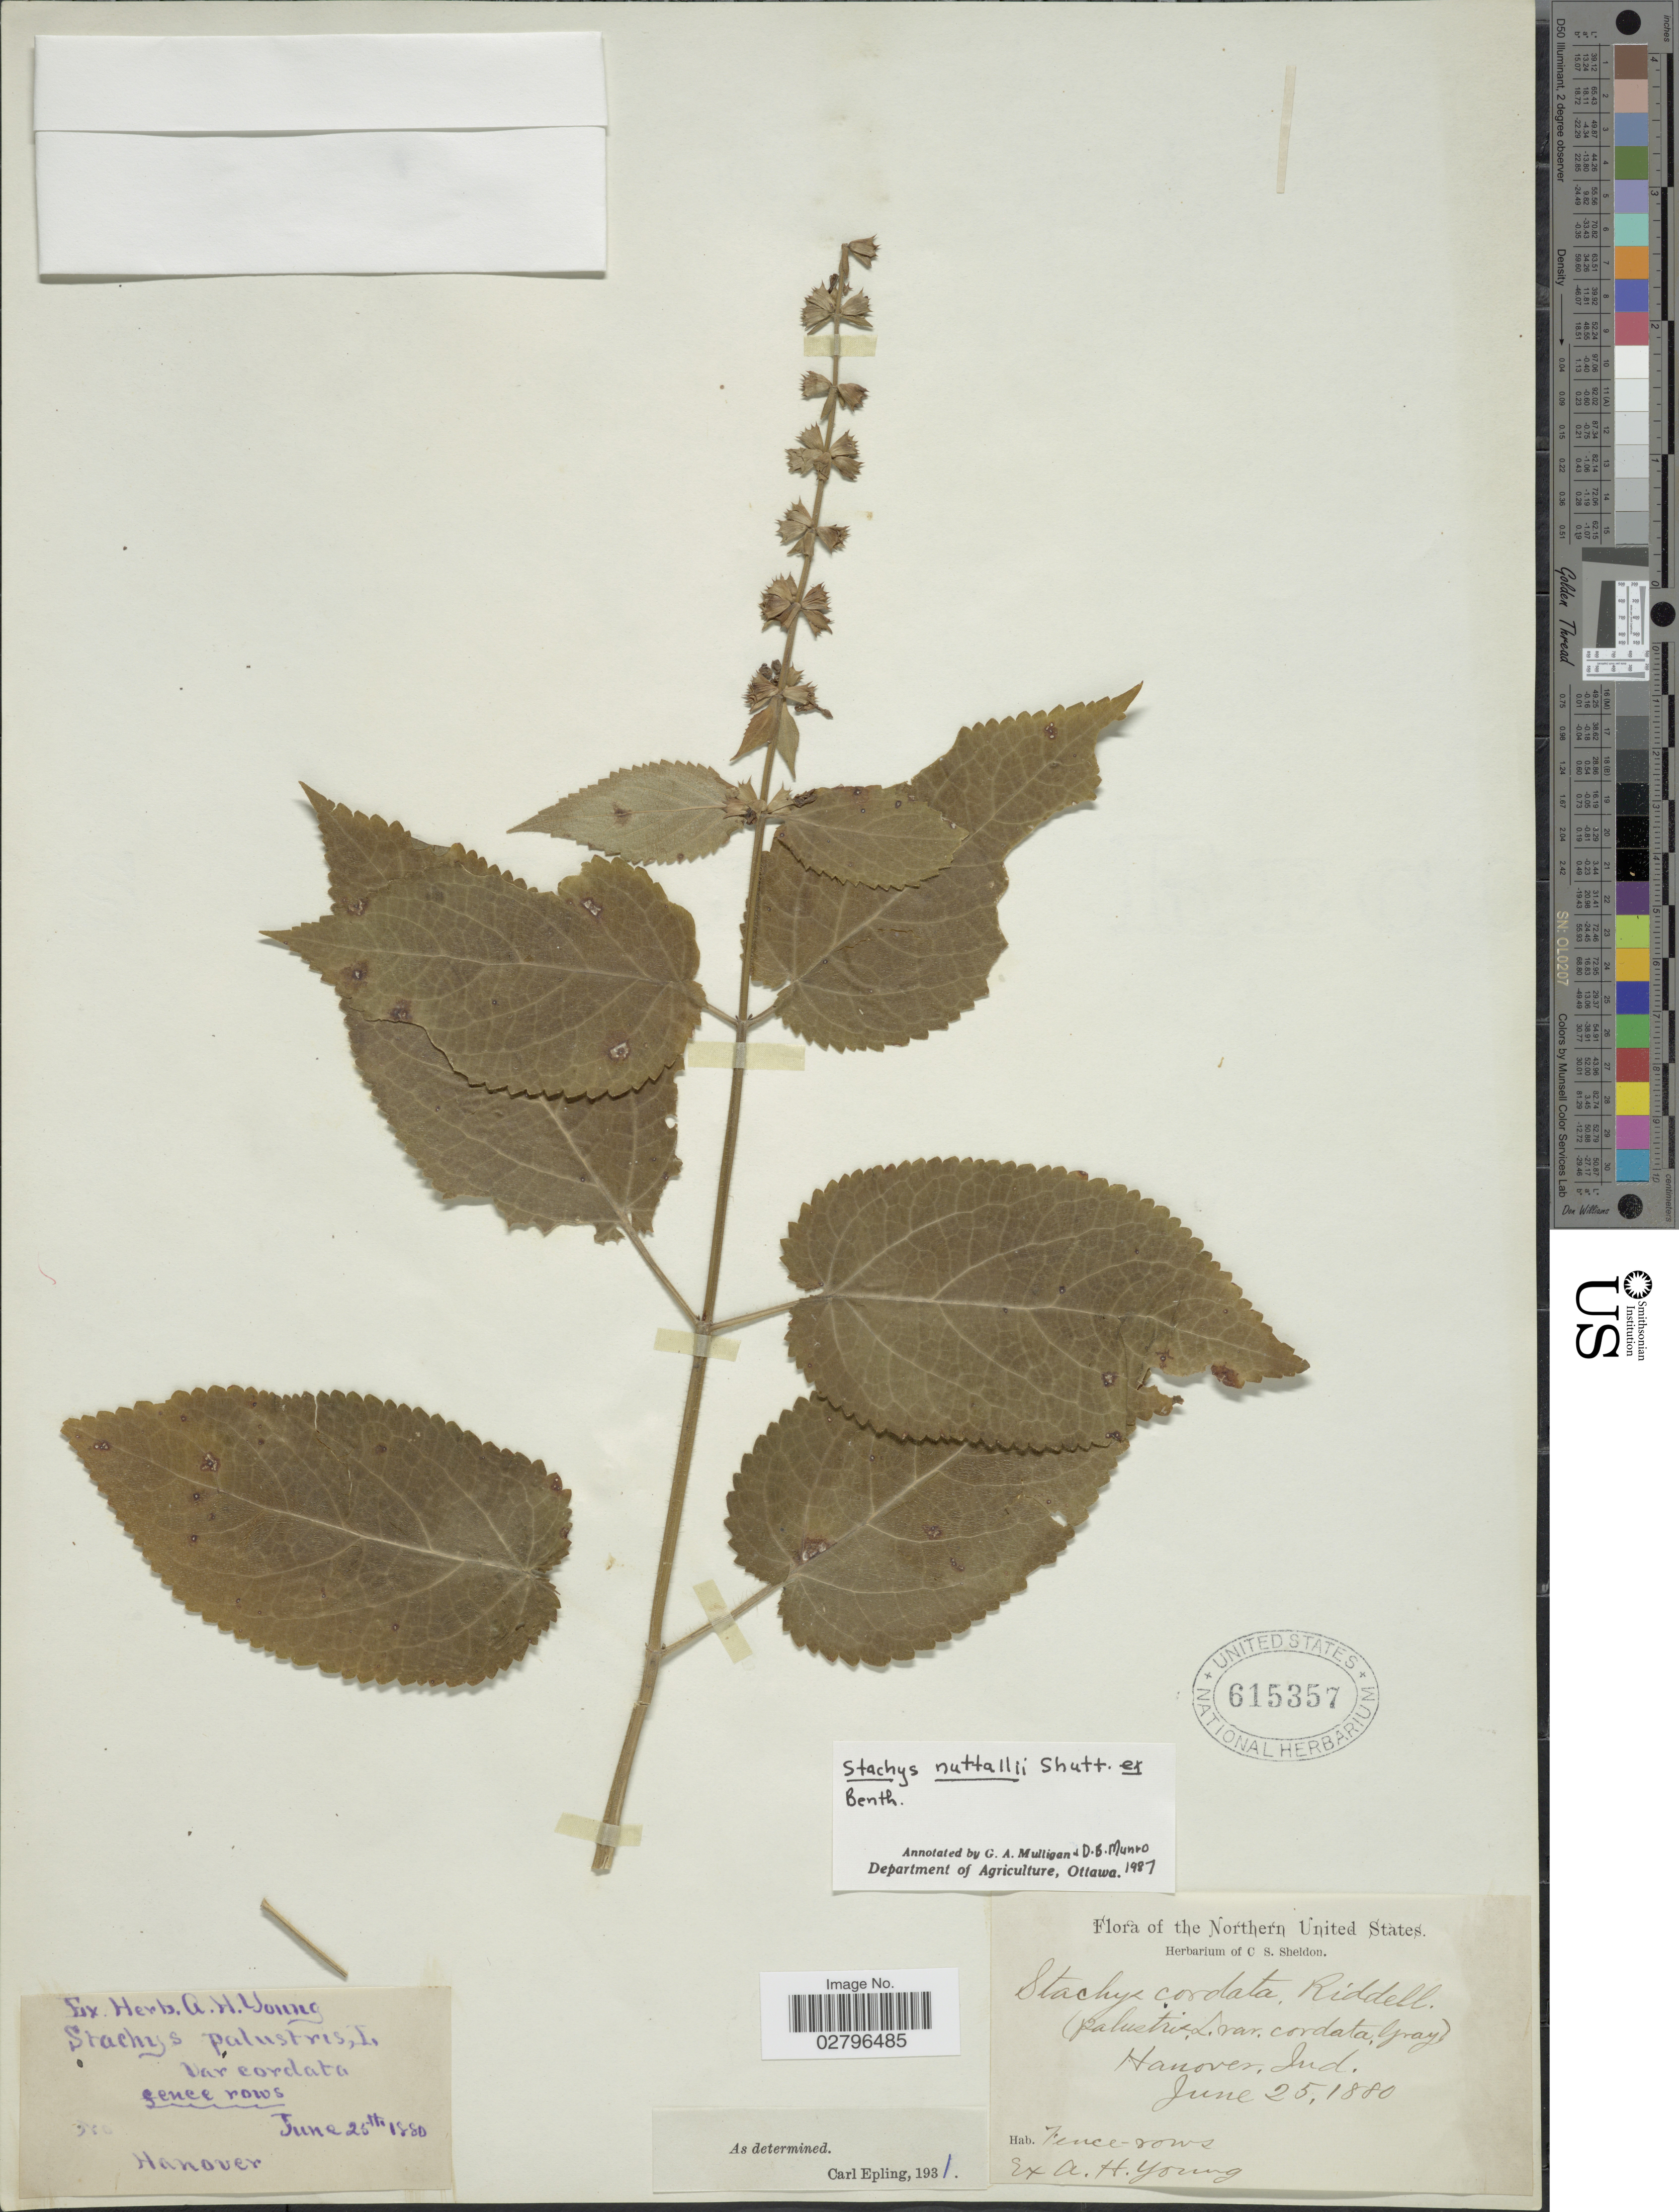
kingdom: Plantae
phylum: Tracheophyta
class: Magnoliopsida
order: Lamiales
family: Lamiaceae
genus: Stachys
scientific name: Stachys nuttallii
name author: Shuttlew. ex Benth.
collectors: A. Young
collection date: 1880-06-25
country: United States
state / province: Indiana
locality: Northern United States. Hanover.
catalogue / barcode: US 615357